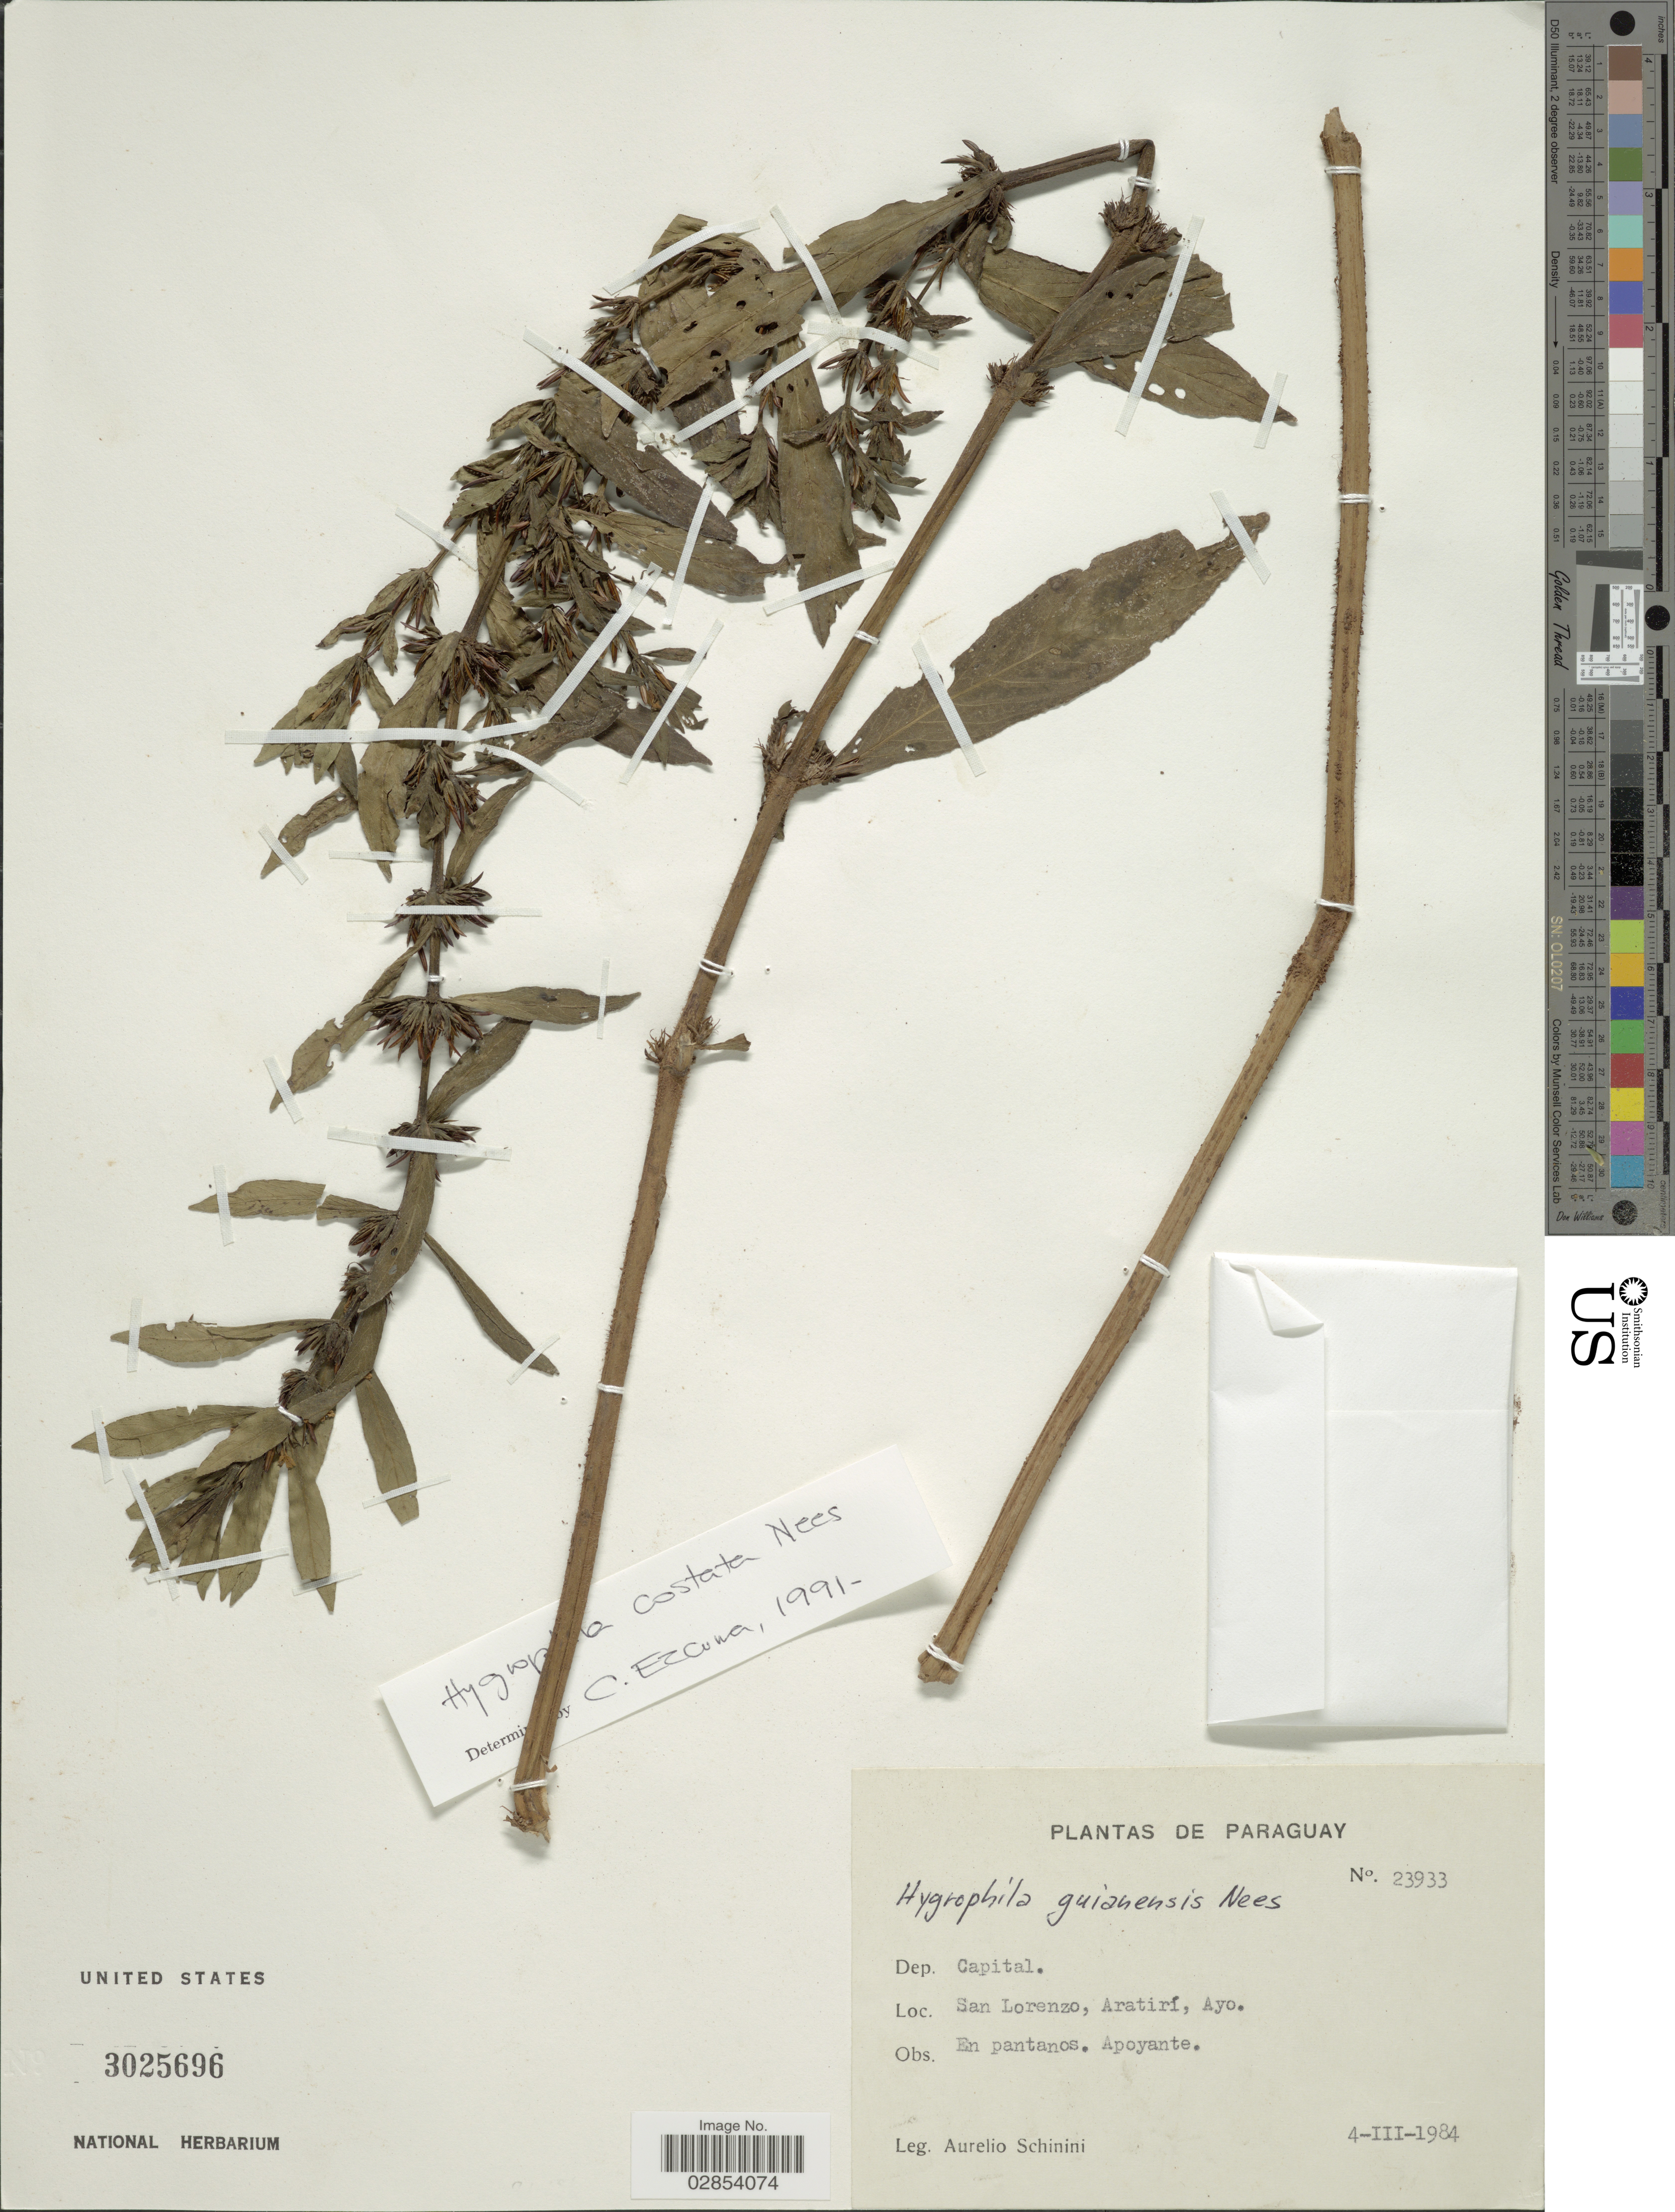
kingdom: Plantae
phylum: Tracheophyta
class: Magnoliopsida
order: Lamiales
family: Acanthaceae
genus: Hygrophila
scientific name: Hygrophila costata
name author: Nees & T. Nees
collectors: A. Schinini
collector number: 23933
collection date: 1984-03-04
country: Venezuela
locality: Dep. Capital, San Lorenzo, Aratirí, Ayo.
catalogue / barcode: US 3025696